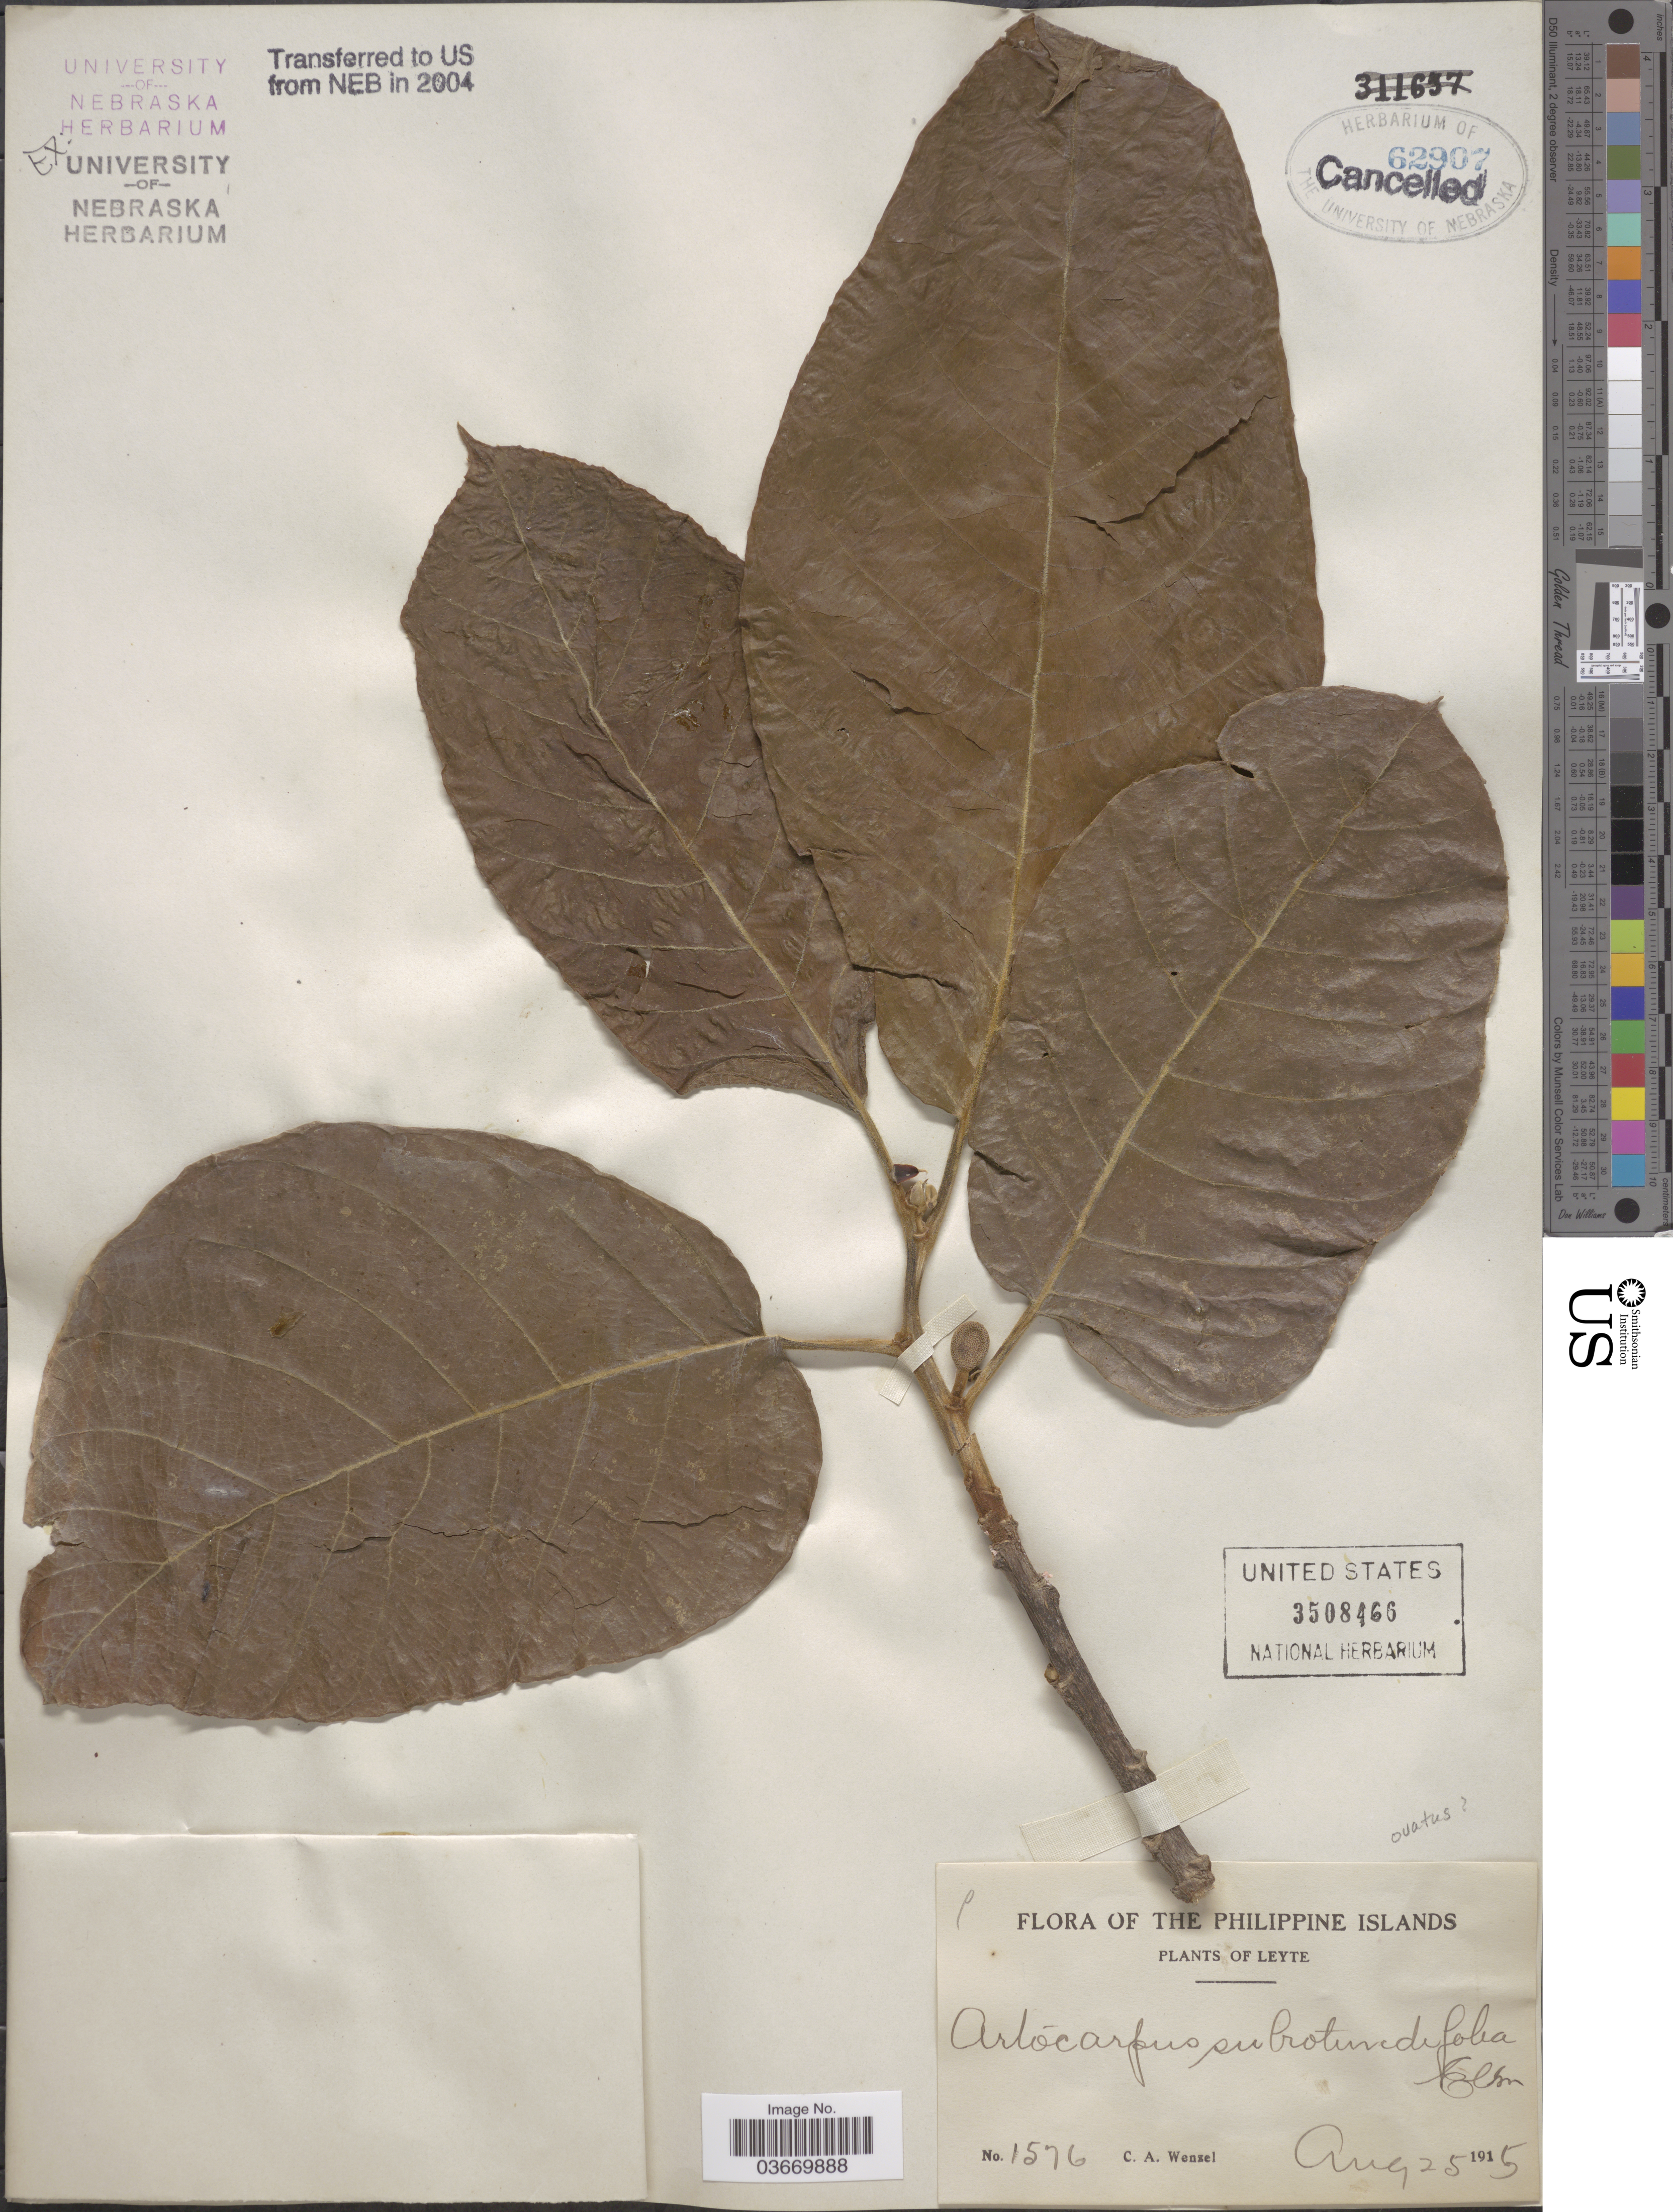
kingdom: Plantae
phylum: Tracheophyta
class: Magnoliopsida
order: Rosales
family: Moraceae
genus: Artocarpus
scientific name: Artocarpus ovatus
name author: Blanco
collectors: C. Wenzel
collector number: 1576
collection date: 1915-08-25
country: Philippines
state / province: Eastern Visayas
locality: The Philippine Islands. Leyte.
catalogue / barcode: US 3508466